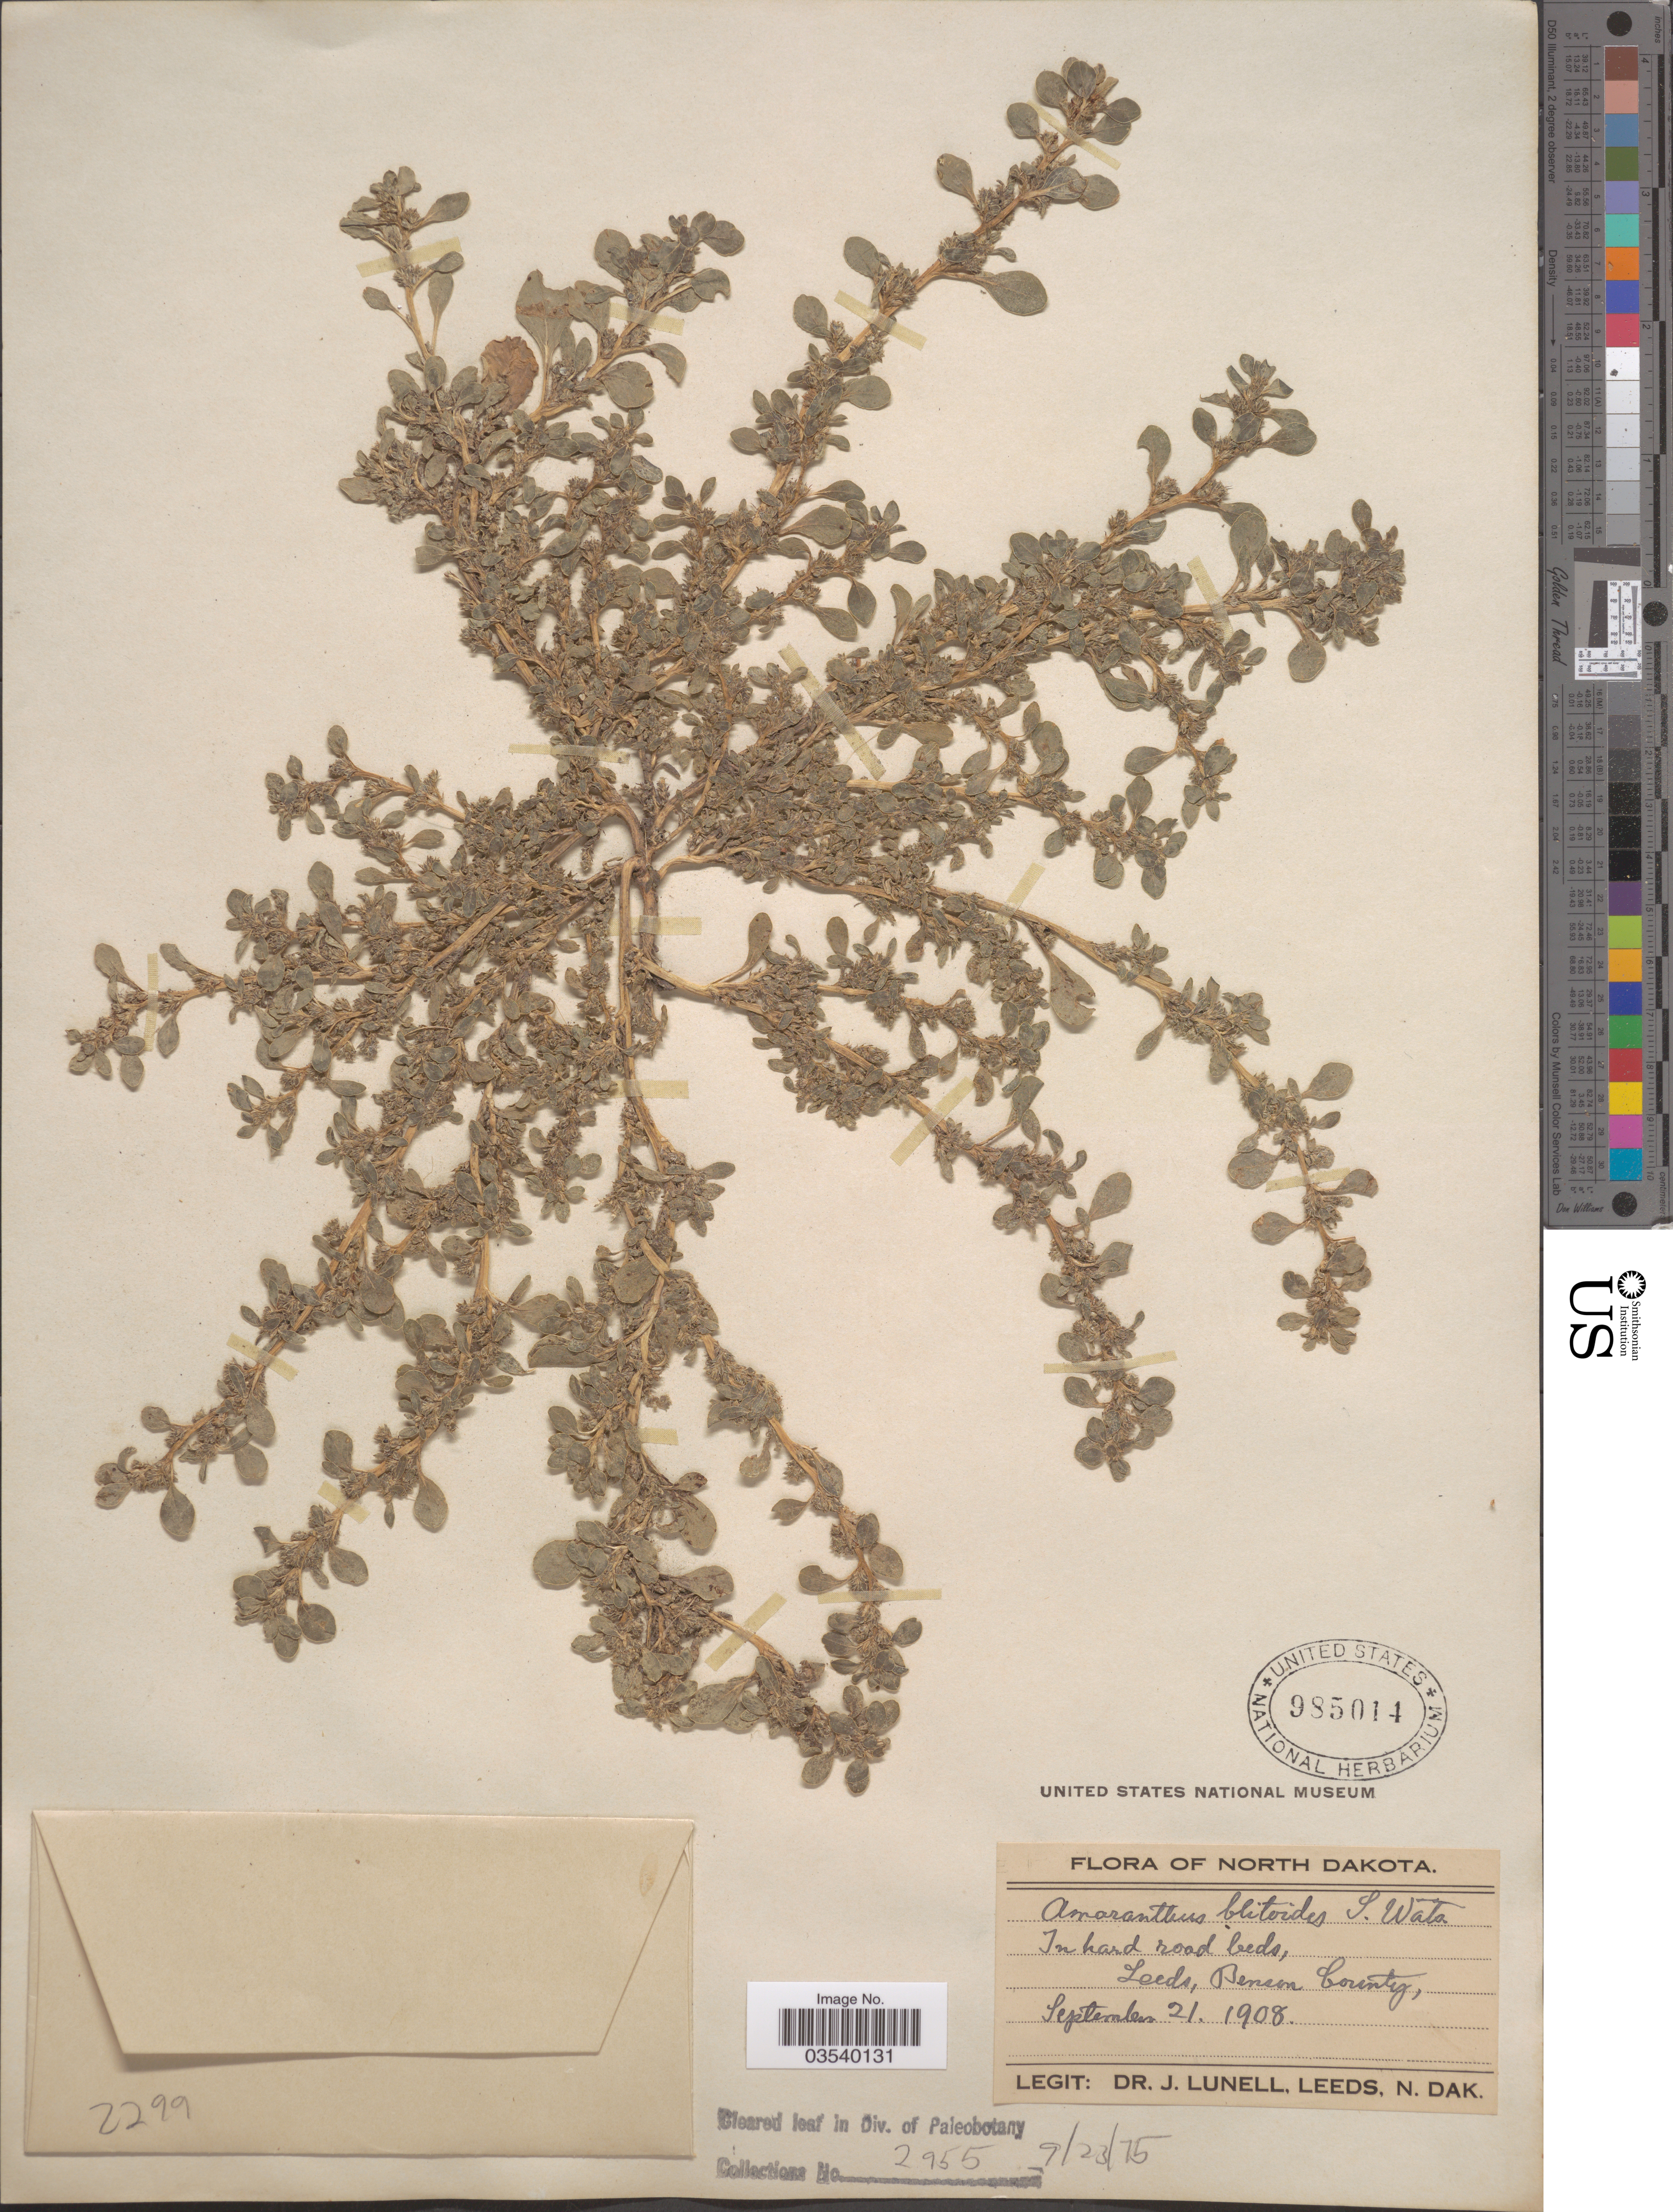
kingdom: Plantae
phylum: Tracheophyta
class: Magnoliopsida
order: Caryophyllales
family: Amaranthaceae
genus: Amaranthus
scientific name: Amaranthus blitoides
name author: S. Watson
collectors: J. Lunell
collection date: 1908-09-21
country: United States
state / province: North Dakota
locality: Leeds, Benson County.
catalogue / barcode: US 985014